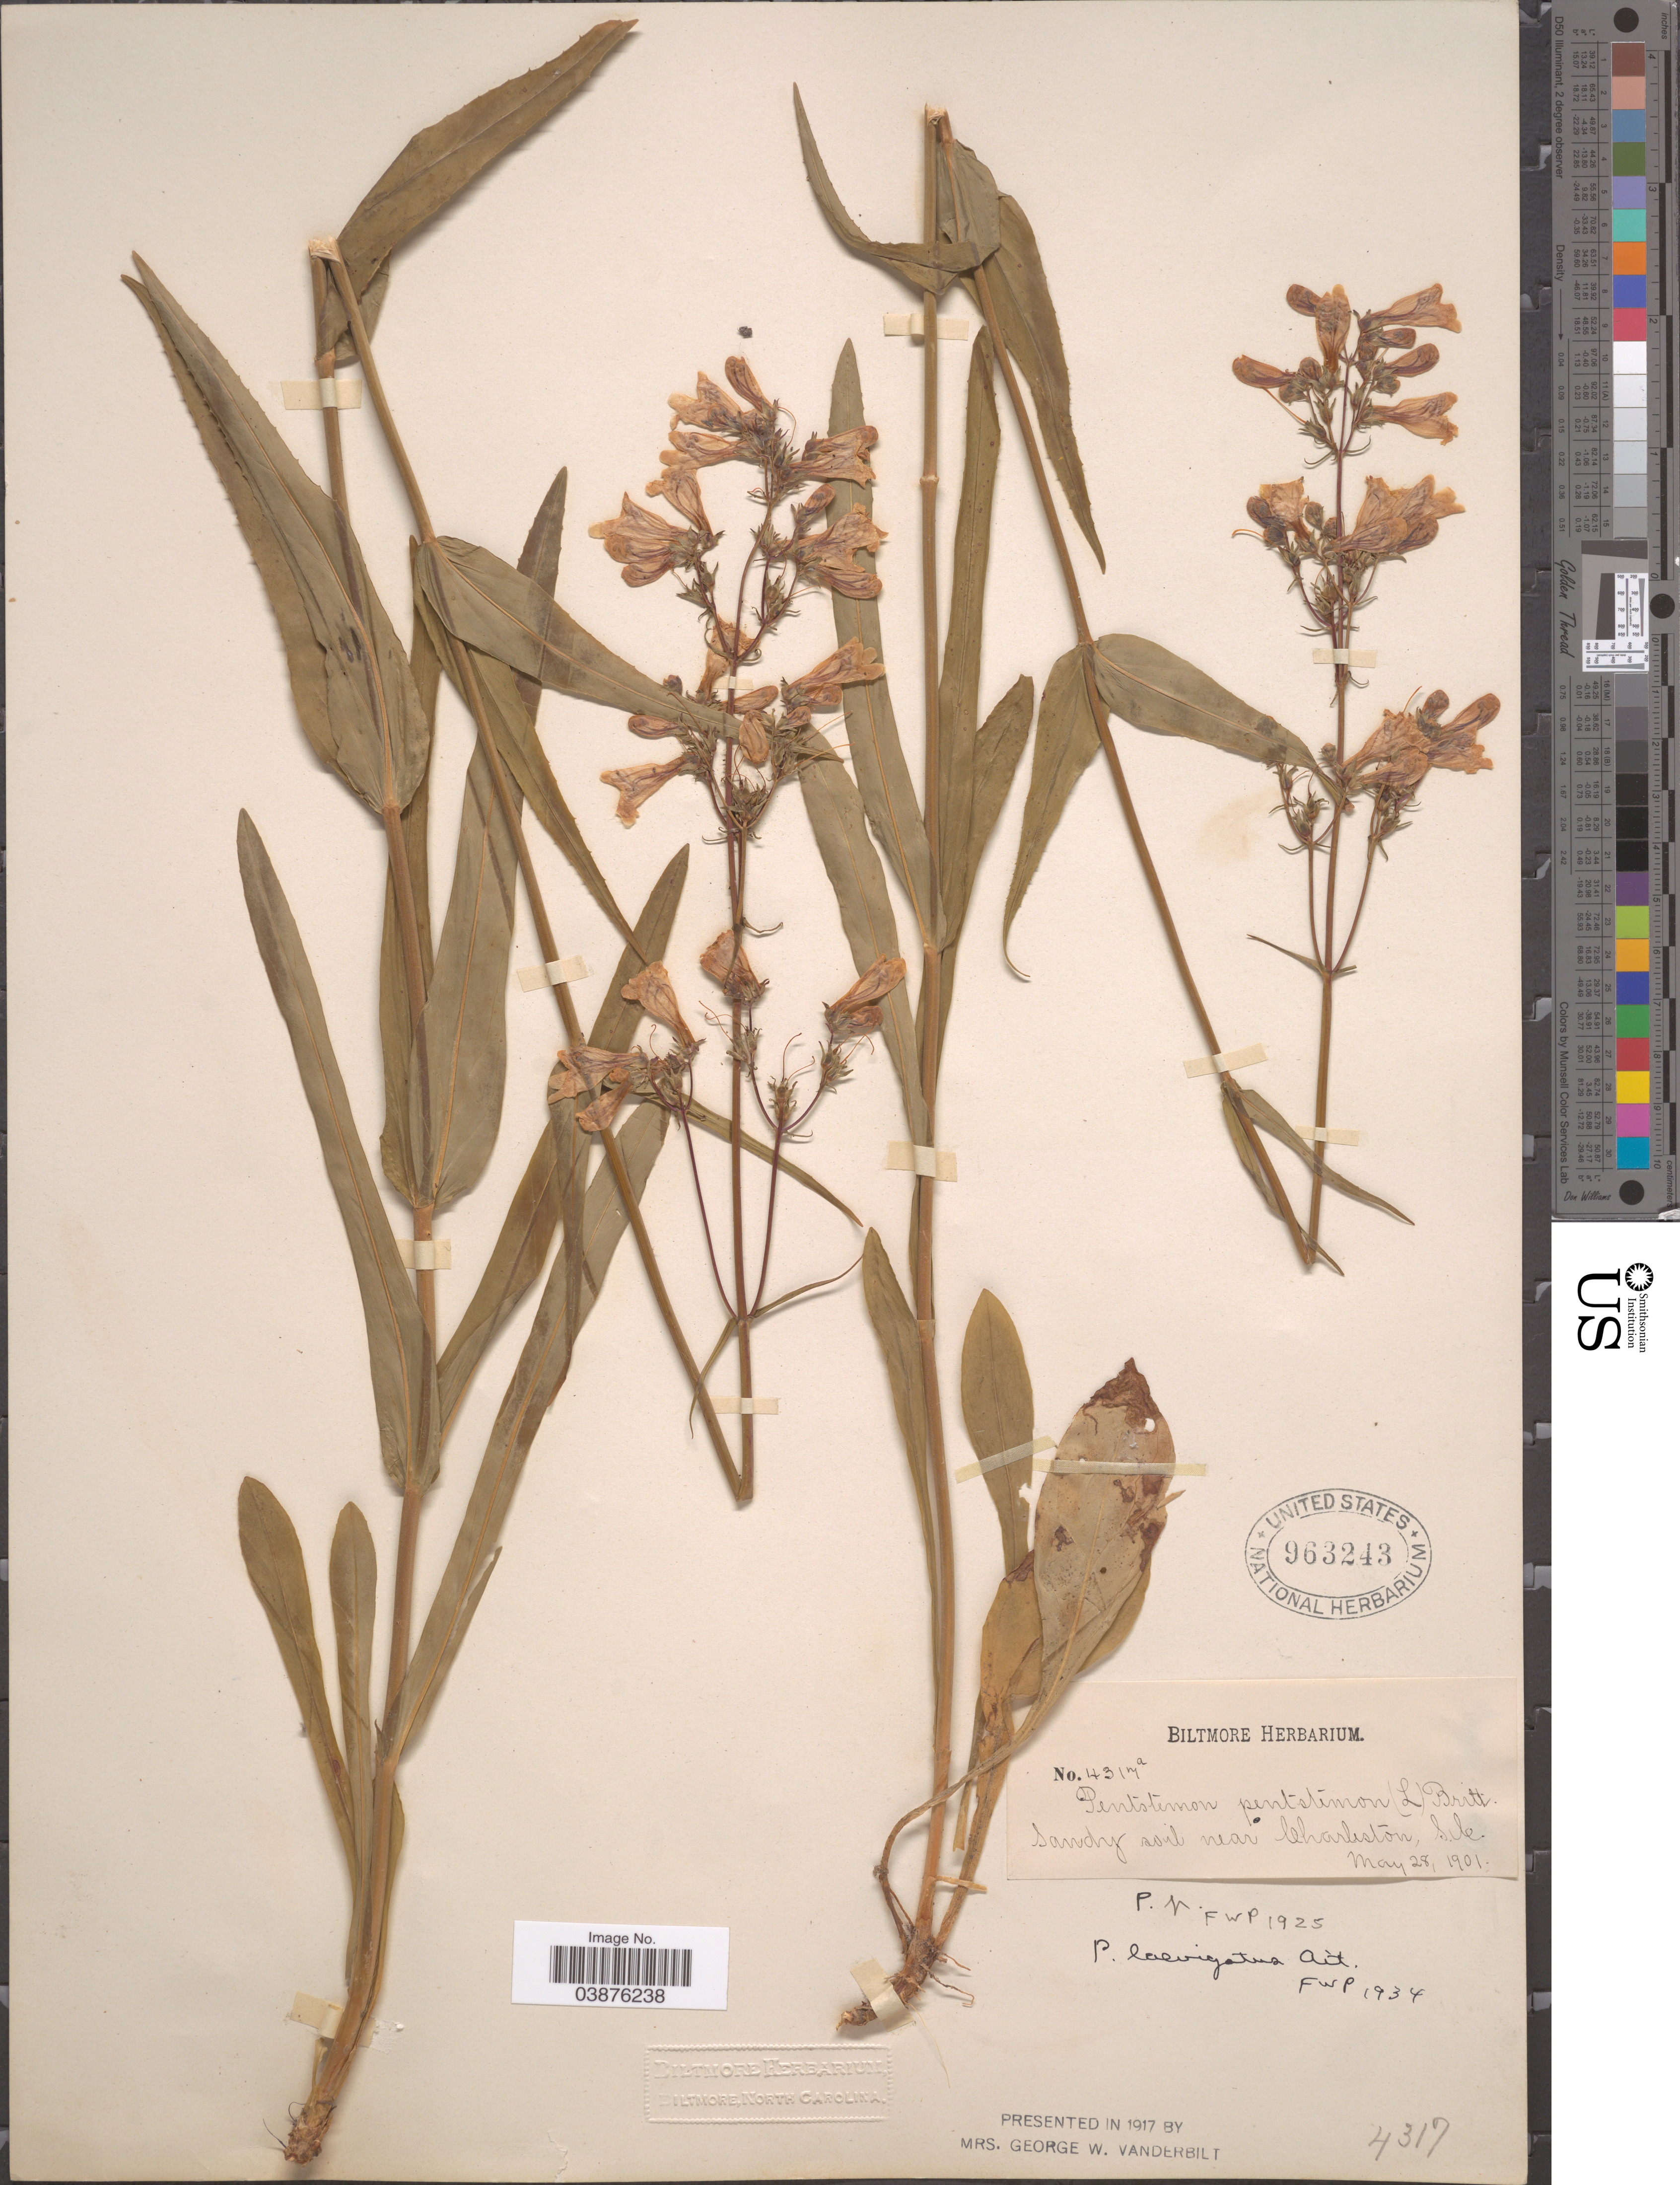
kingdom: Plantae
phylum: Tracheophyta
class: Magnoliopsida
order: Lamiales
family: Plantaginaceae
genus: Penstemon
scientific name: Penstemon laevigatus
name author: Aiton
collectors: ex herb. Biltmore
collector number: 4317a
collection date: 1901-05-28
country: United States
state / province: South Carolina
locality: Sandy soil near Charleston, S.C.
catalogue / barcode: US 963243